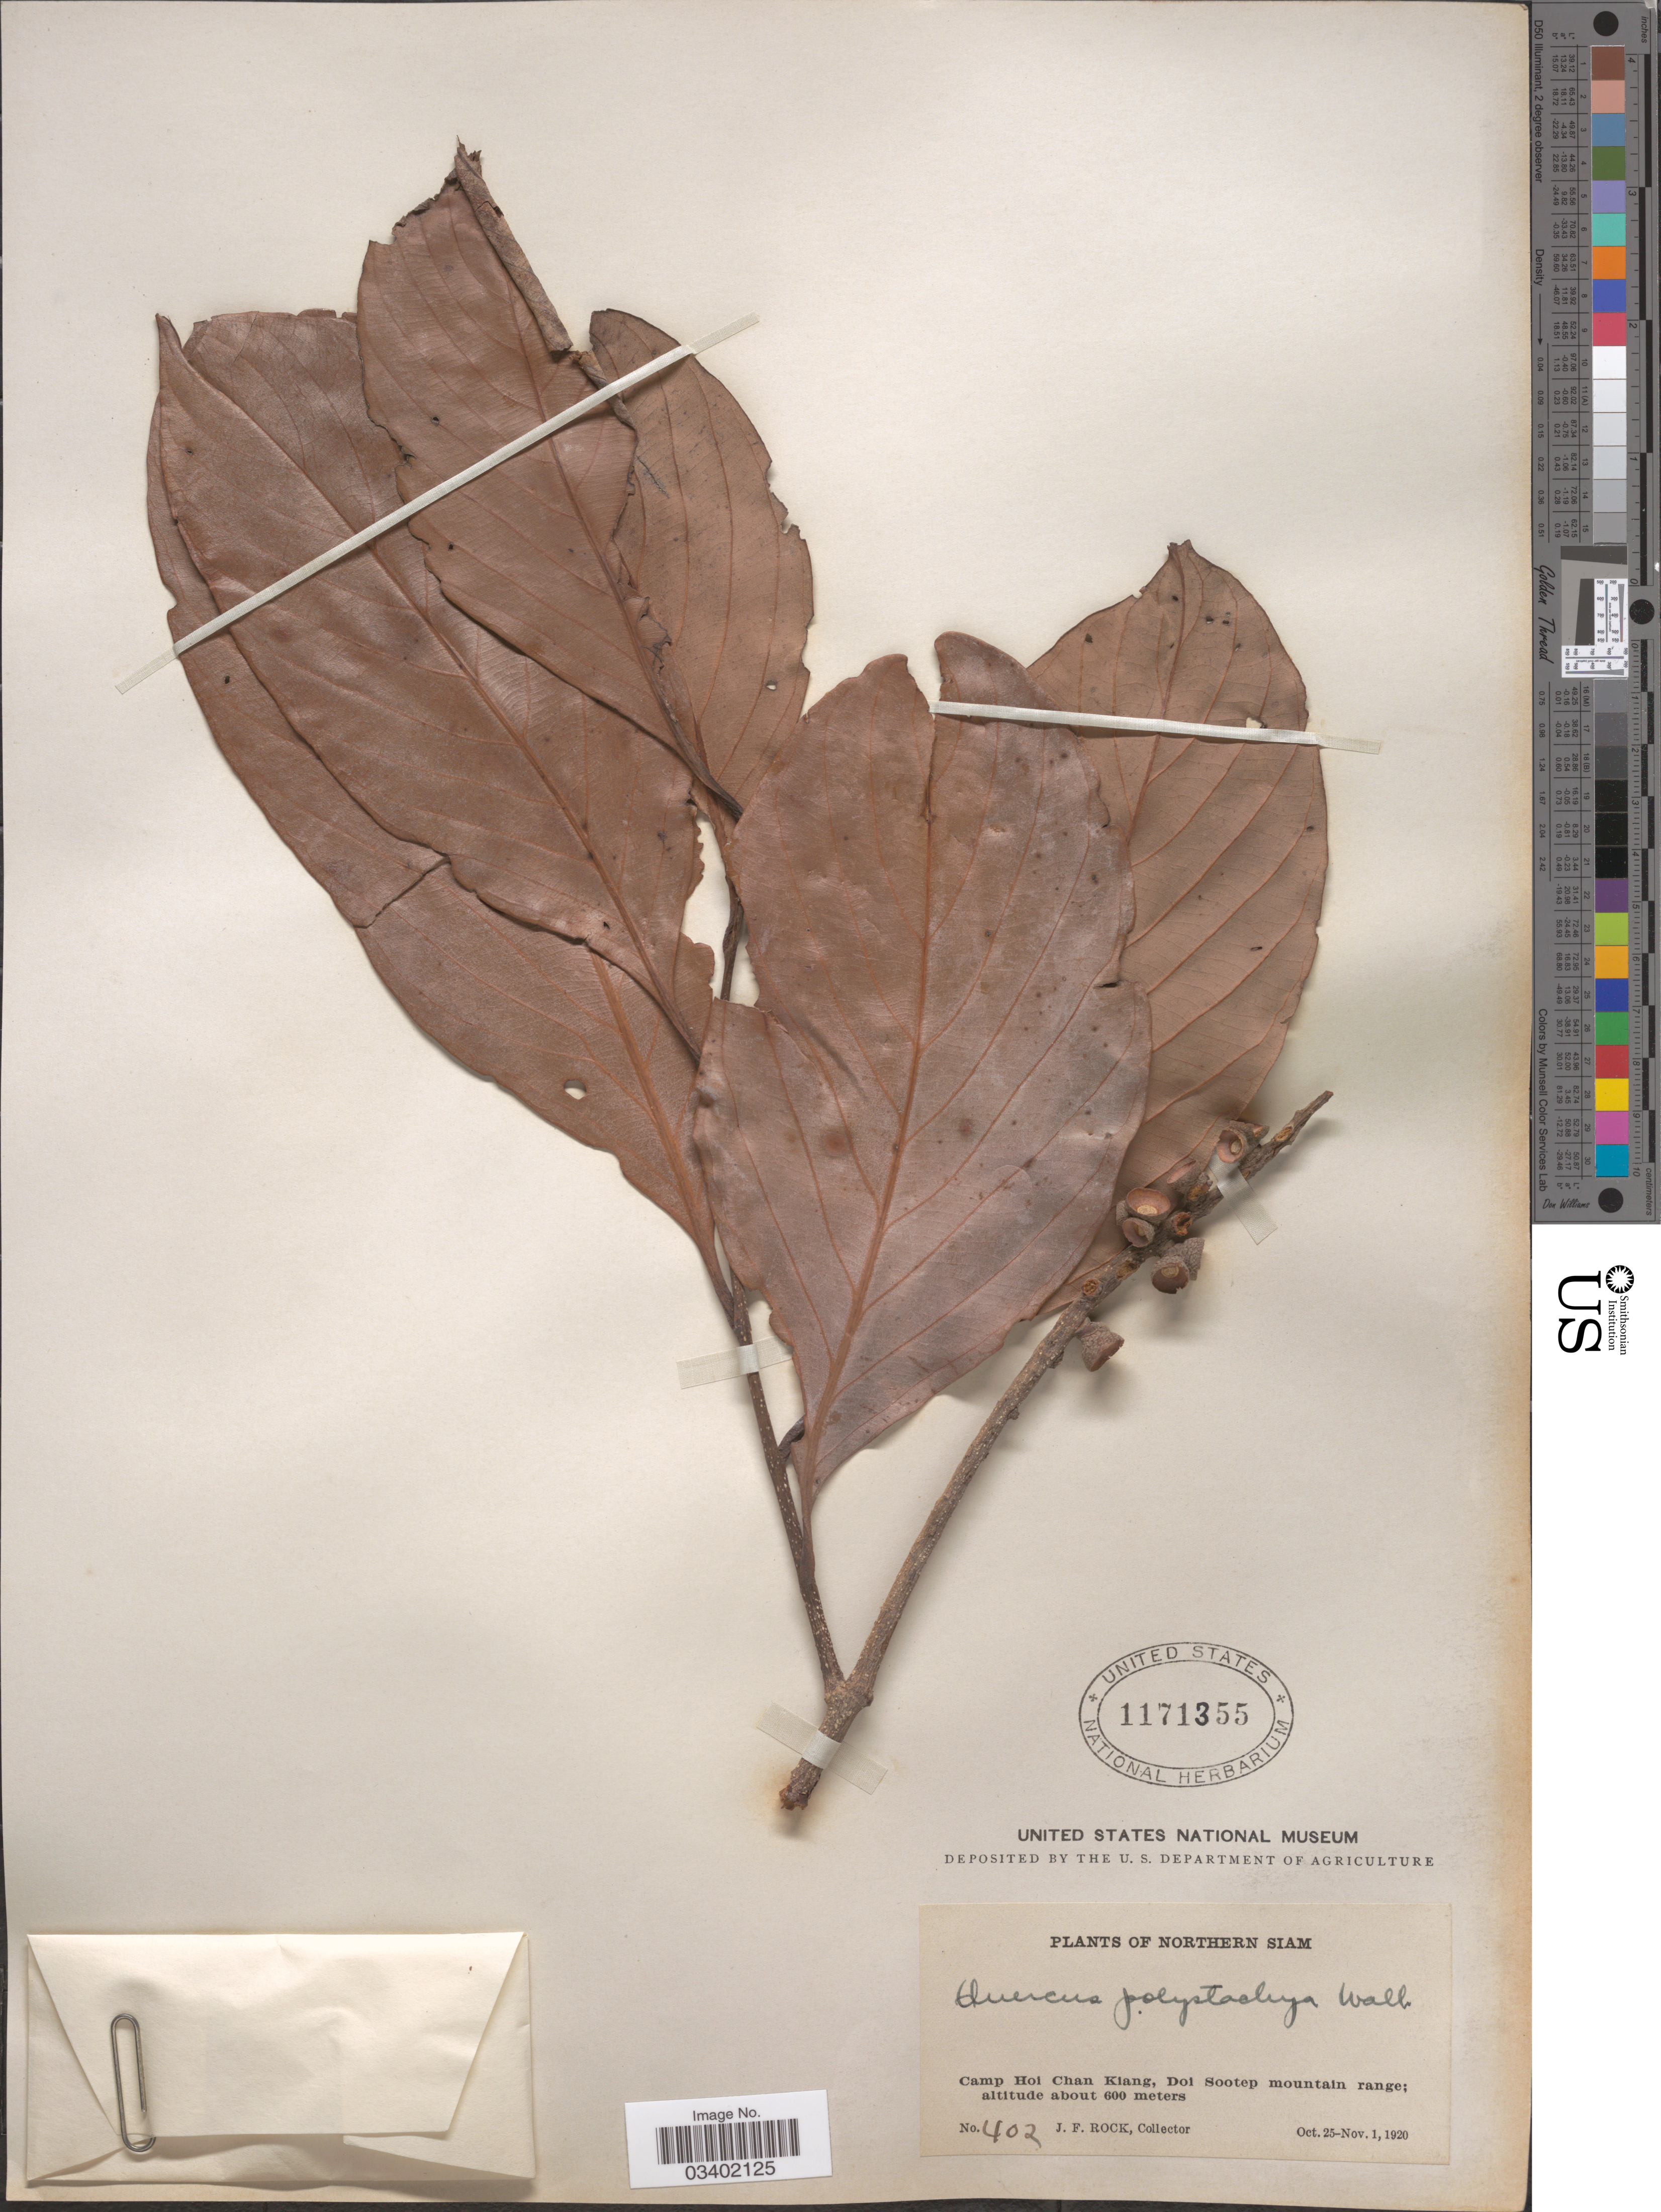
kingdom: Plantae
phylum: Tracheophyta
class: Magnoliopsida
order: Fagales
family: Fagaceae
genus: Lithocarpus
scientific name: Lithocarpus polystachyus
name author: (Wall. ex A. DC.) Rehder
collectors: J. Rock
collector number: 402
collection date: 1920-10-25/1920-11-01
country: Thailand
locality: Northern Siam. Camp Hoi Chan Kiang, Doi Sootep mountain range.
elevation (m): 600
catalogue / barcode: US 1171355